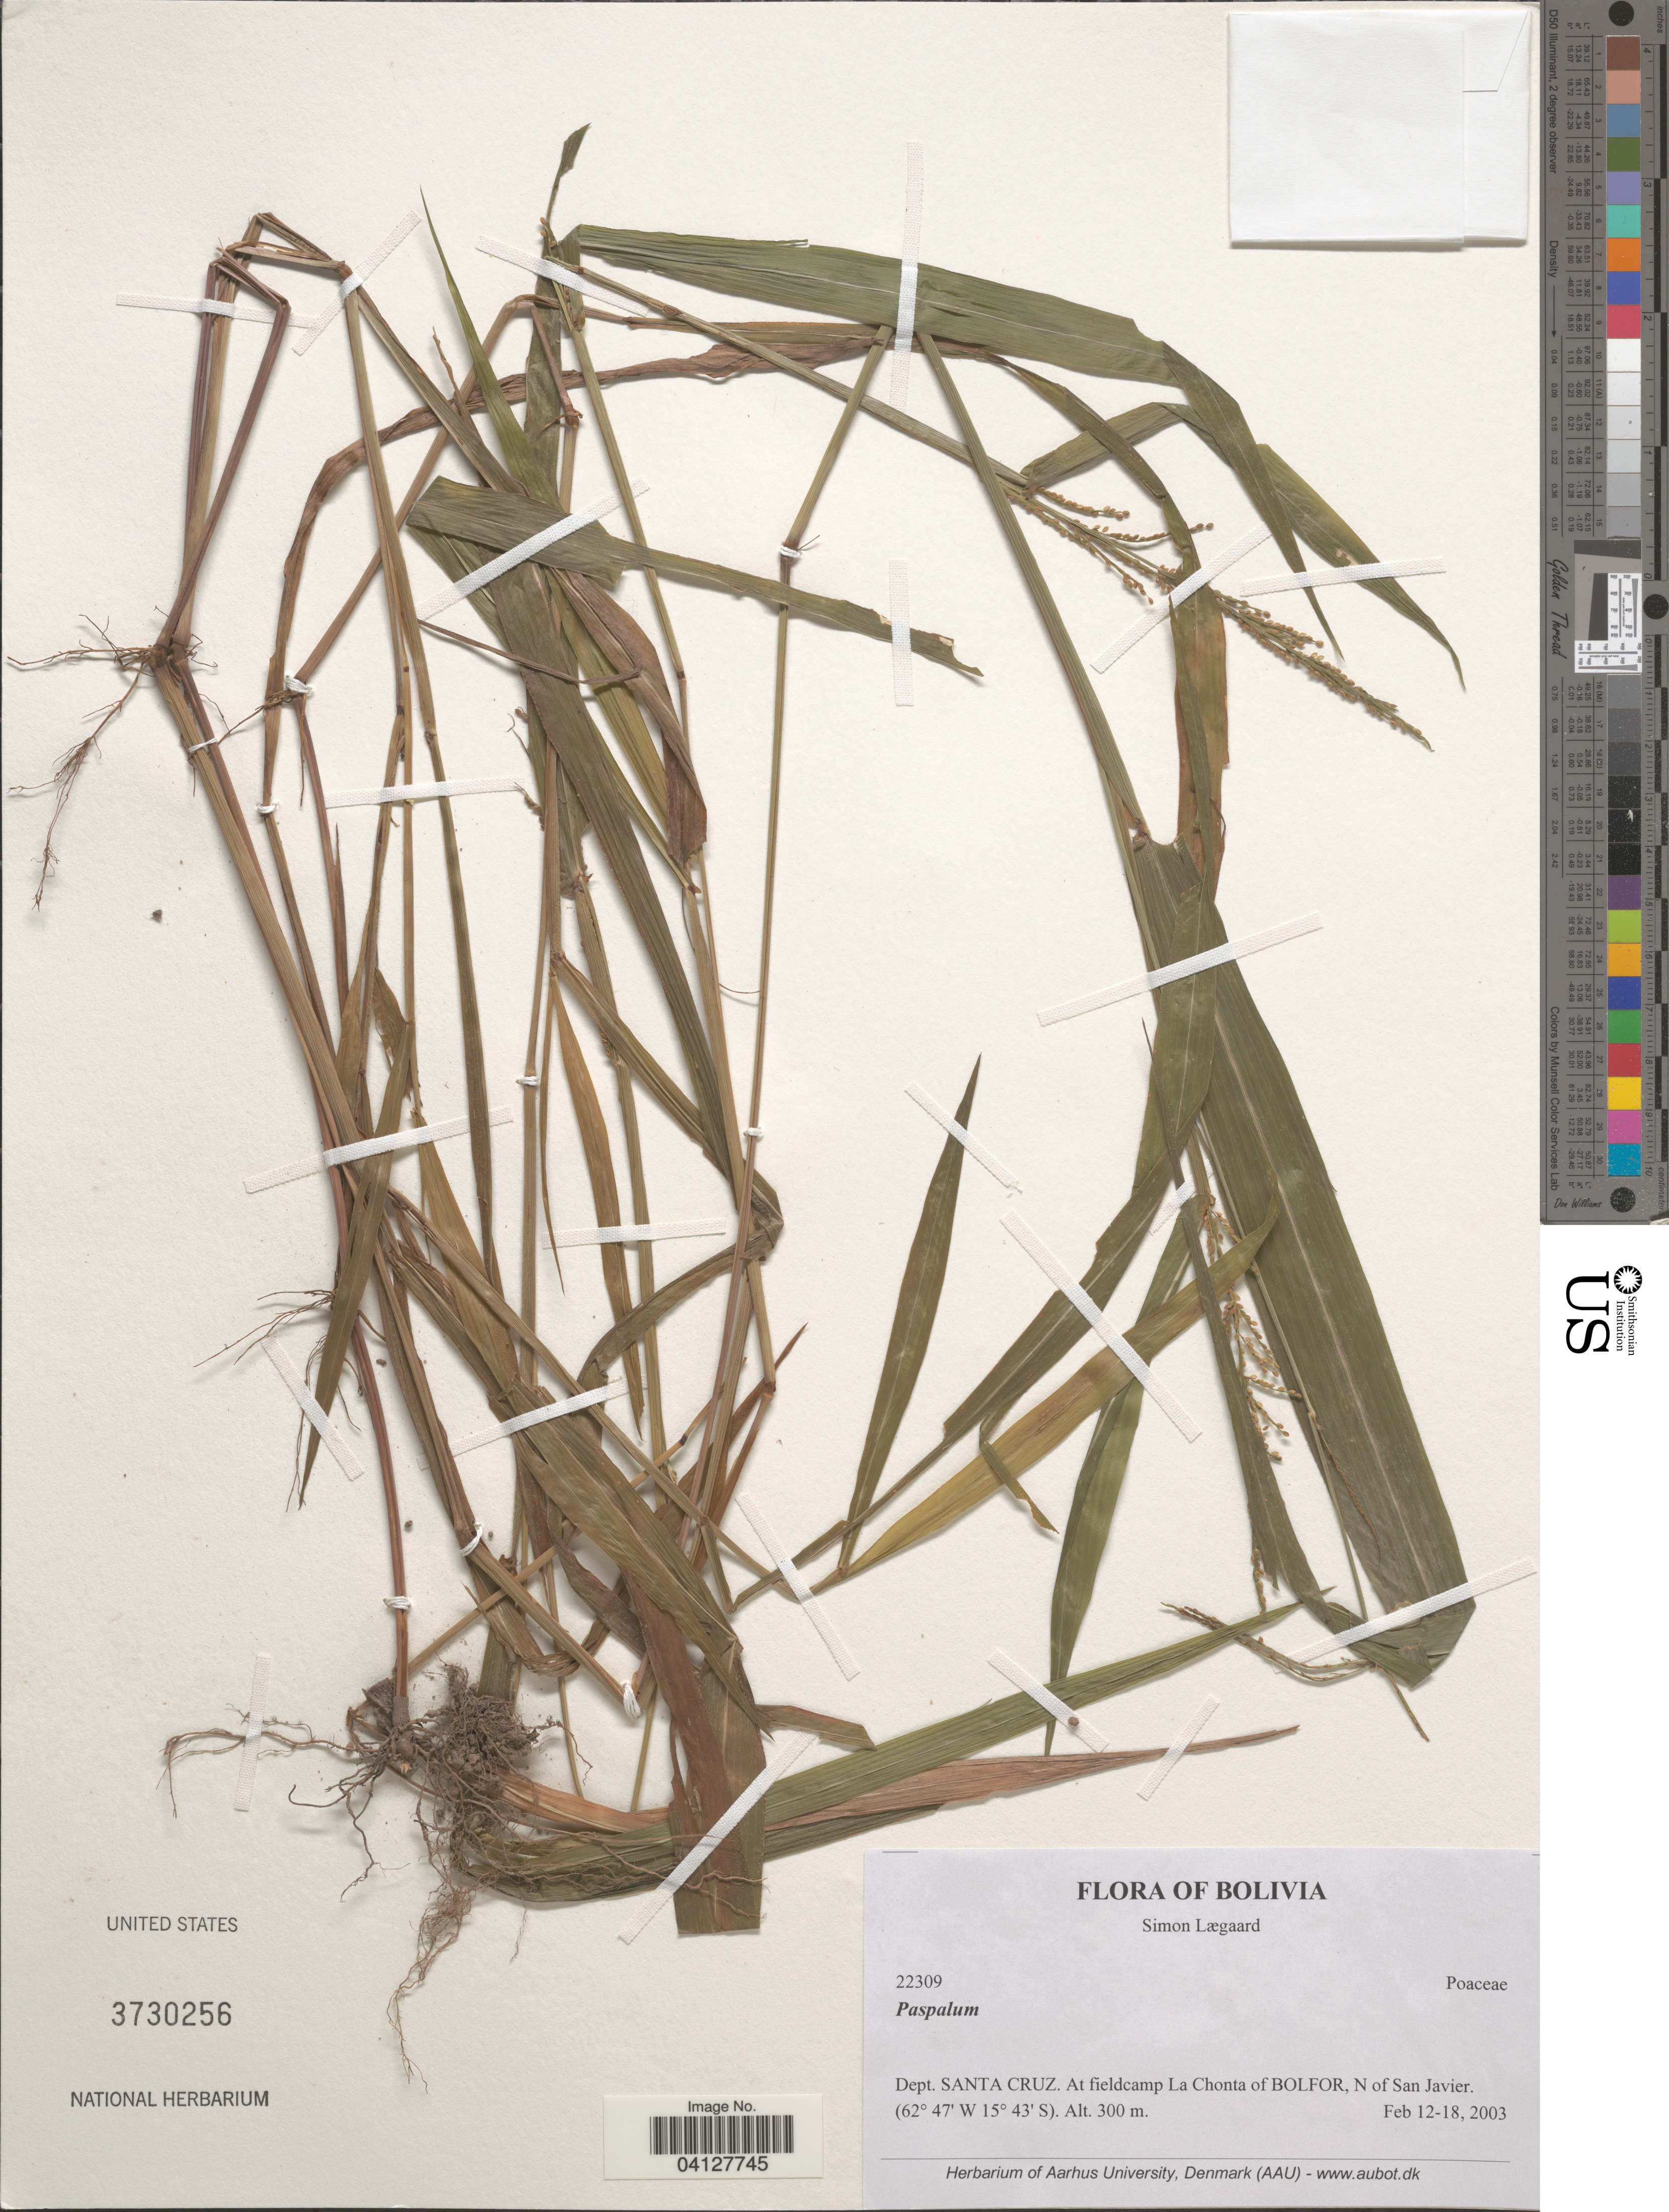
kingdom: Plantae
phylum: Tracheophyta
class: Liliopsida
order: Poales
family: Poaceae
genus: Paspalum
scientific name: Paspalum sp.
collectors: S. Lægaard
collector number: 22309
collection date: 2003-02-12/2003-02-18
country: Bolivia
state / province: Santa Cruz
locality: Dept. Santa Cruz. At fieldcamp La Chonta of Bolfor, N of San Javier.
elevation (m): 300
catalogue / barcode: US 3730256